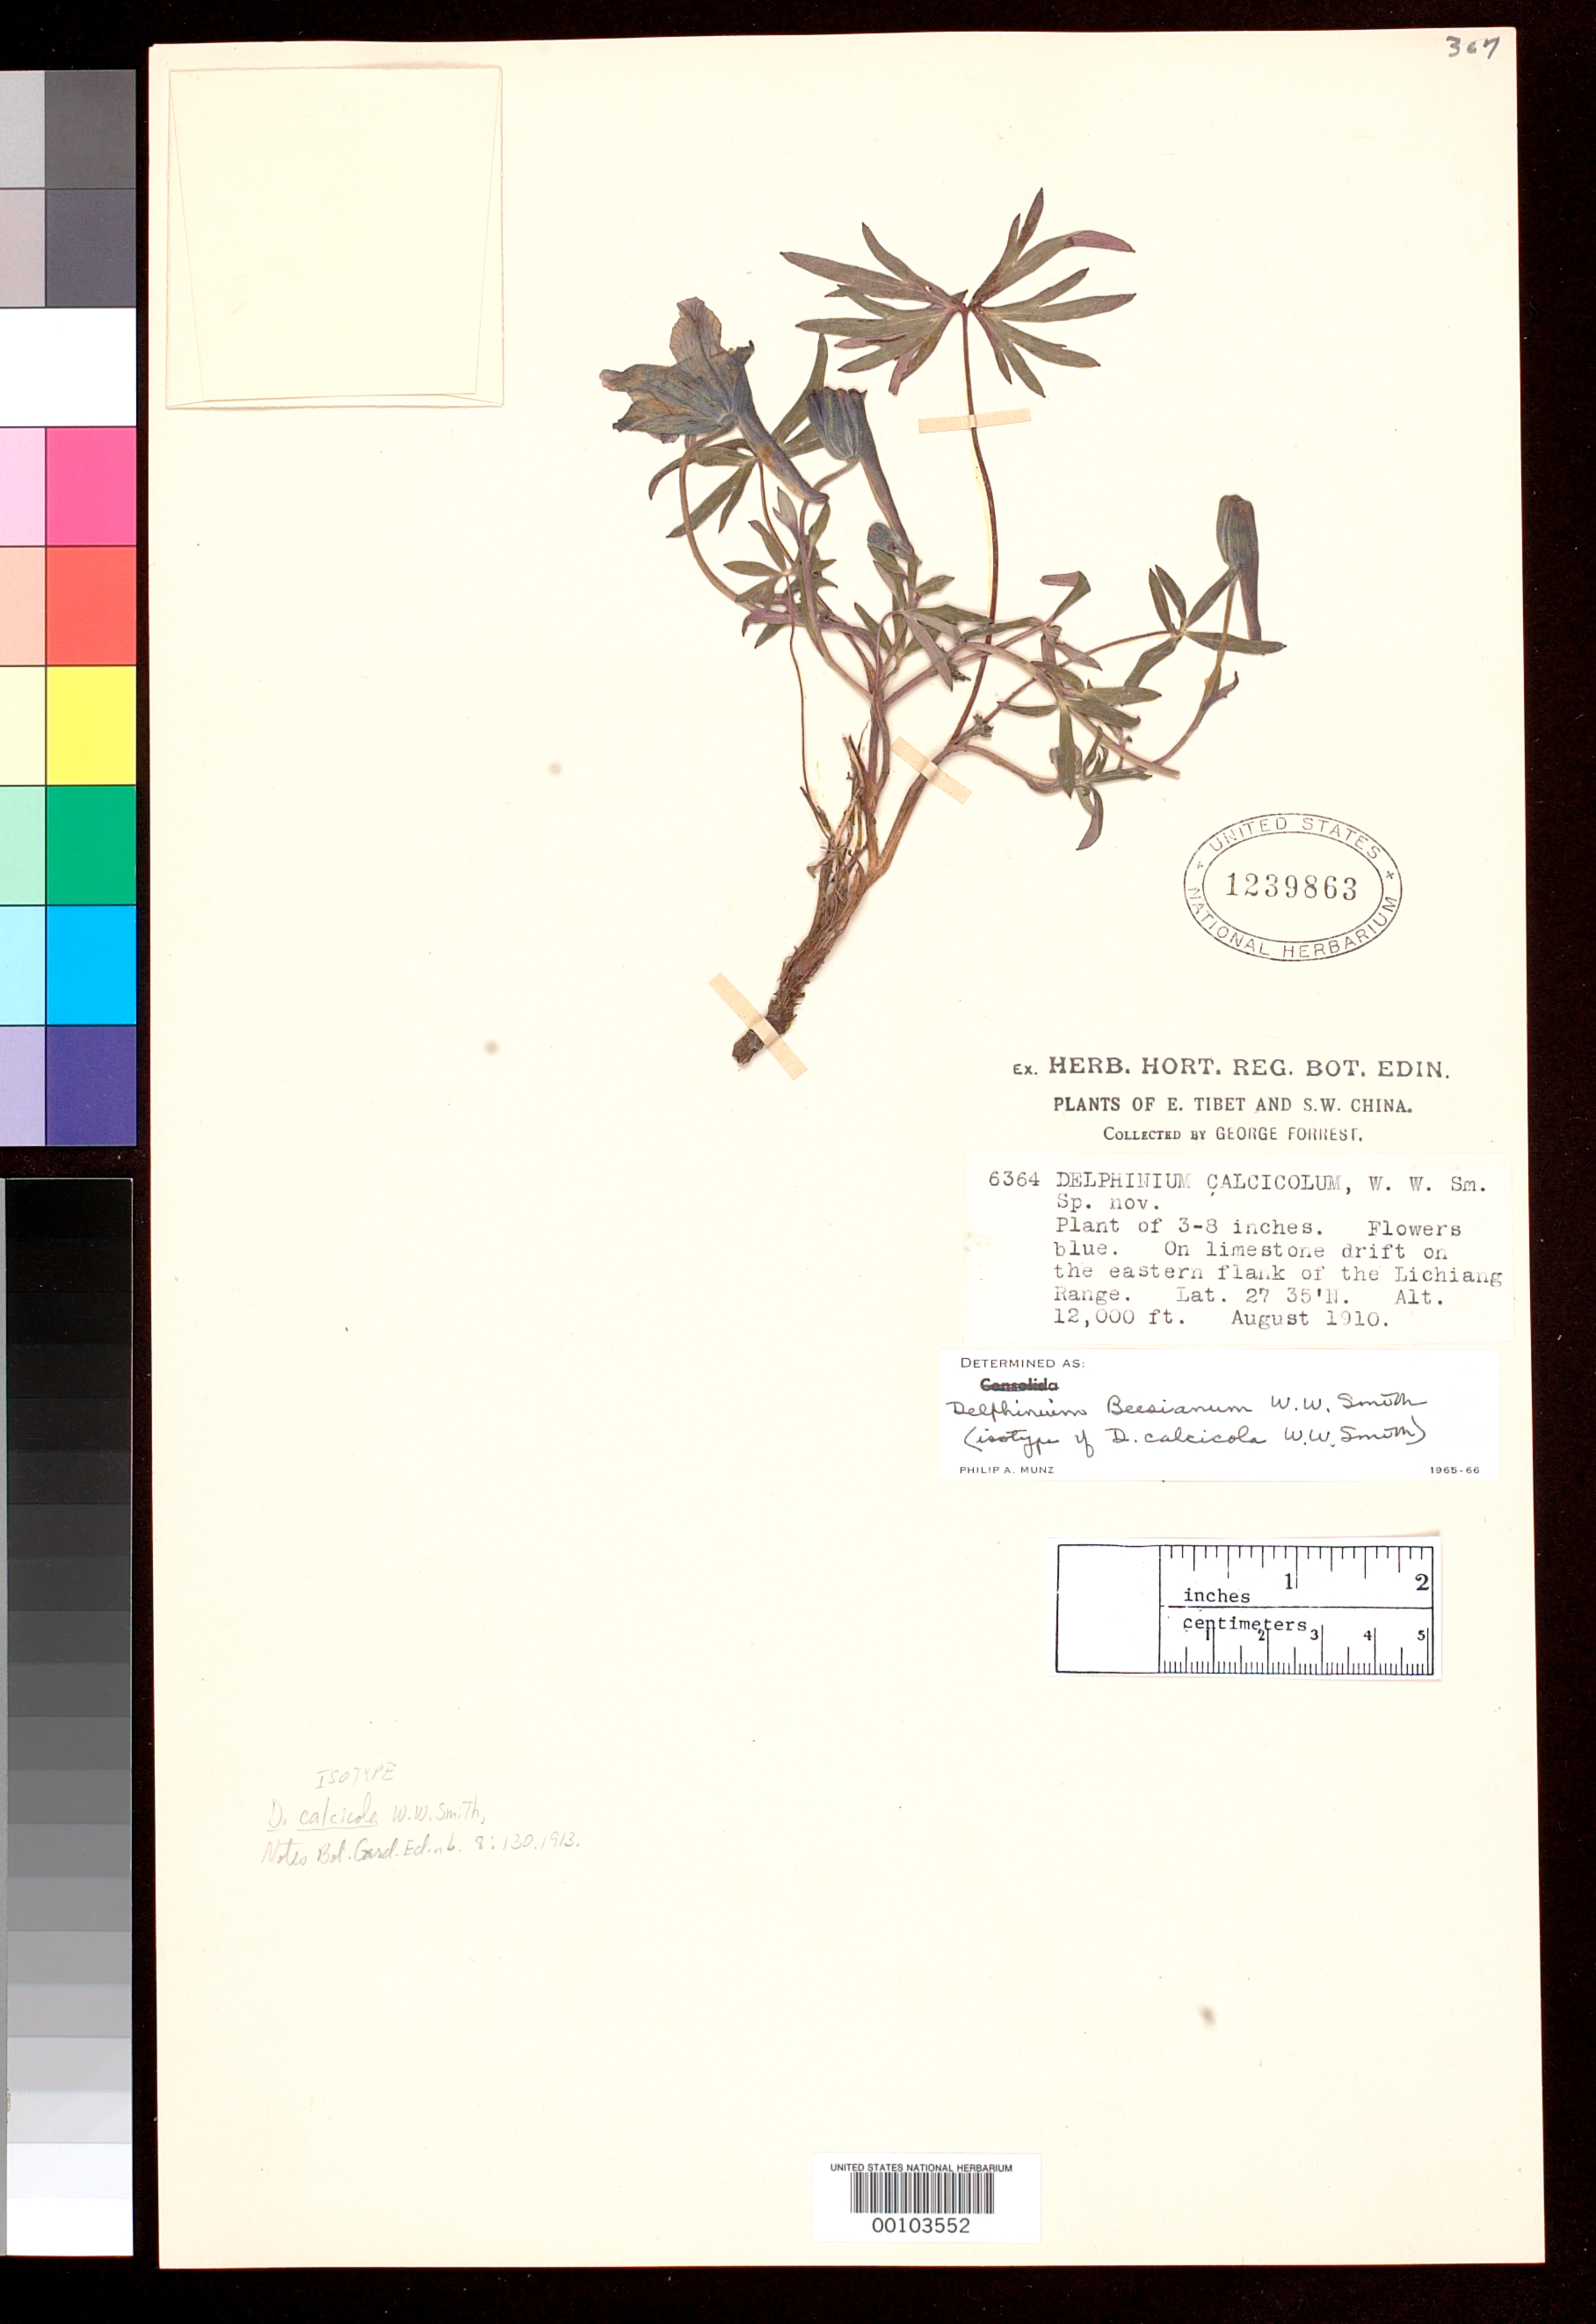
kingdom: Plantae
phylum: Tracheophyta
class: Magnoliopsida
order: Ranunculales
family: Ranunculaceae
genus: Delphinium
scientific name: Delphinium calcicola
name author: W.W. Sm.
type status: Isotype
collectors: G. Forrest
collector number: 6364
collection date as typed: Aug 1910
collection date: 1910-08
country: China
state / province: Yunnan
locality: Lichiang Range; alt. 12000 ft.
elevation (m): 3658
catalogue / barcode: US 1239863